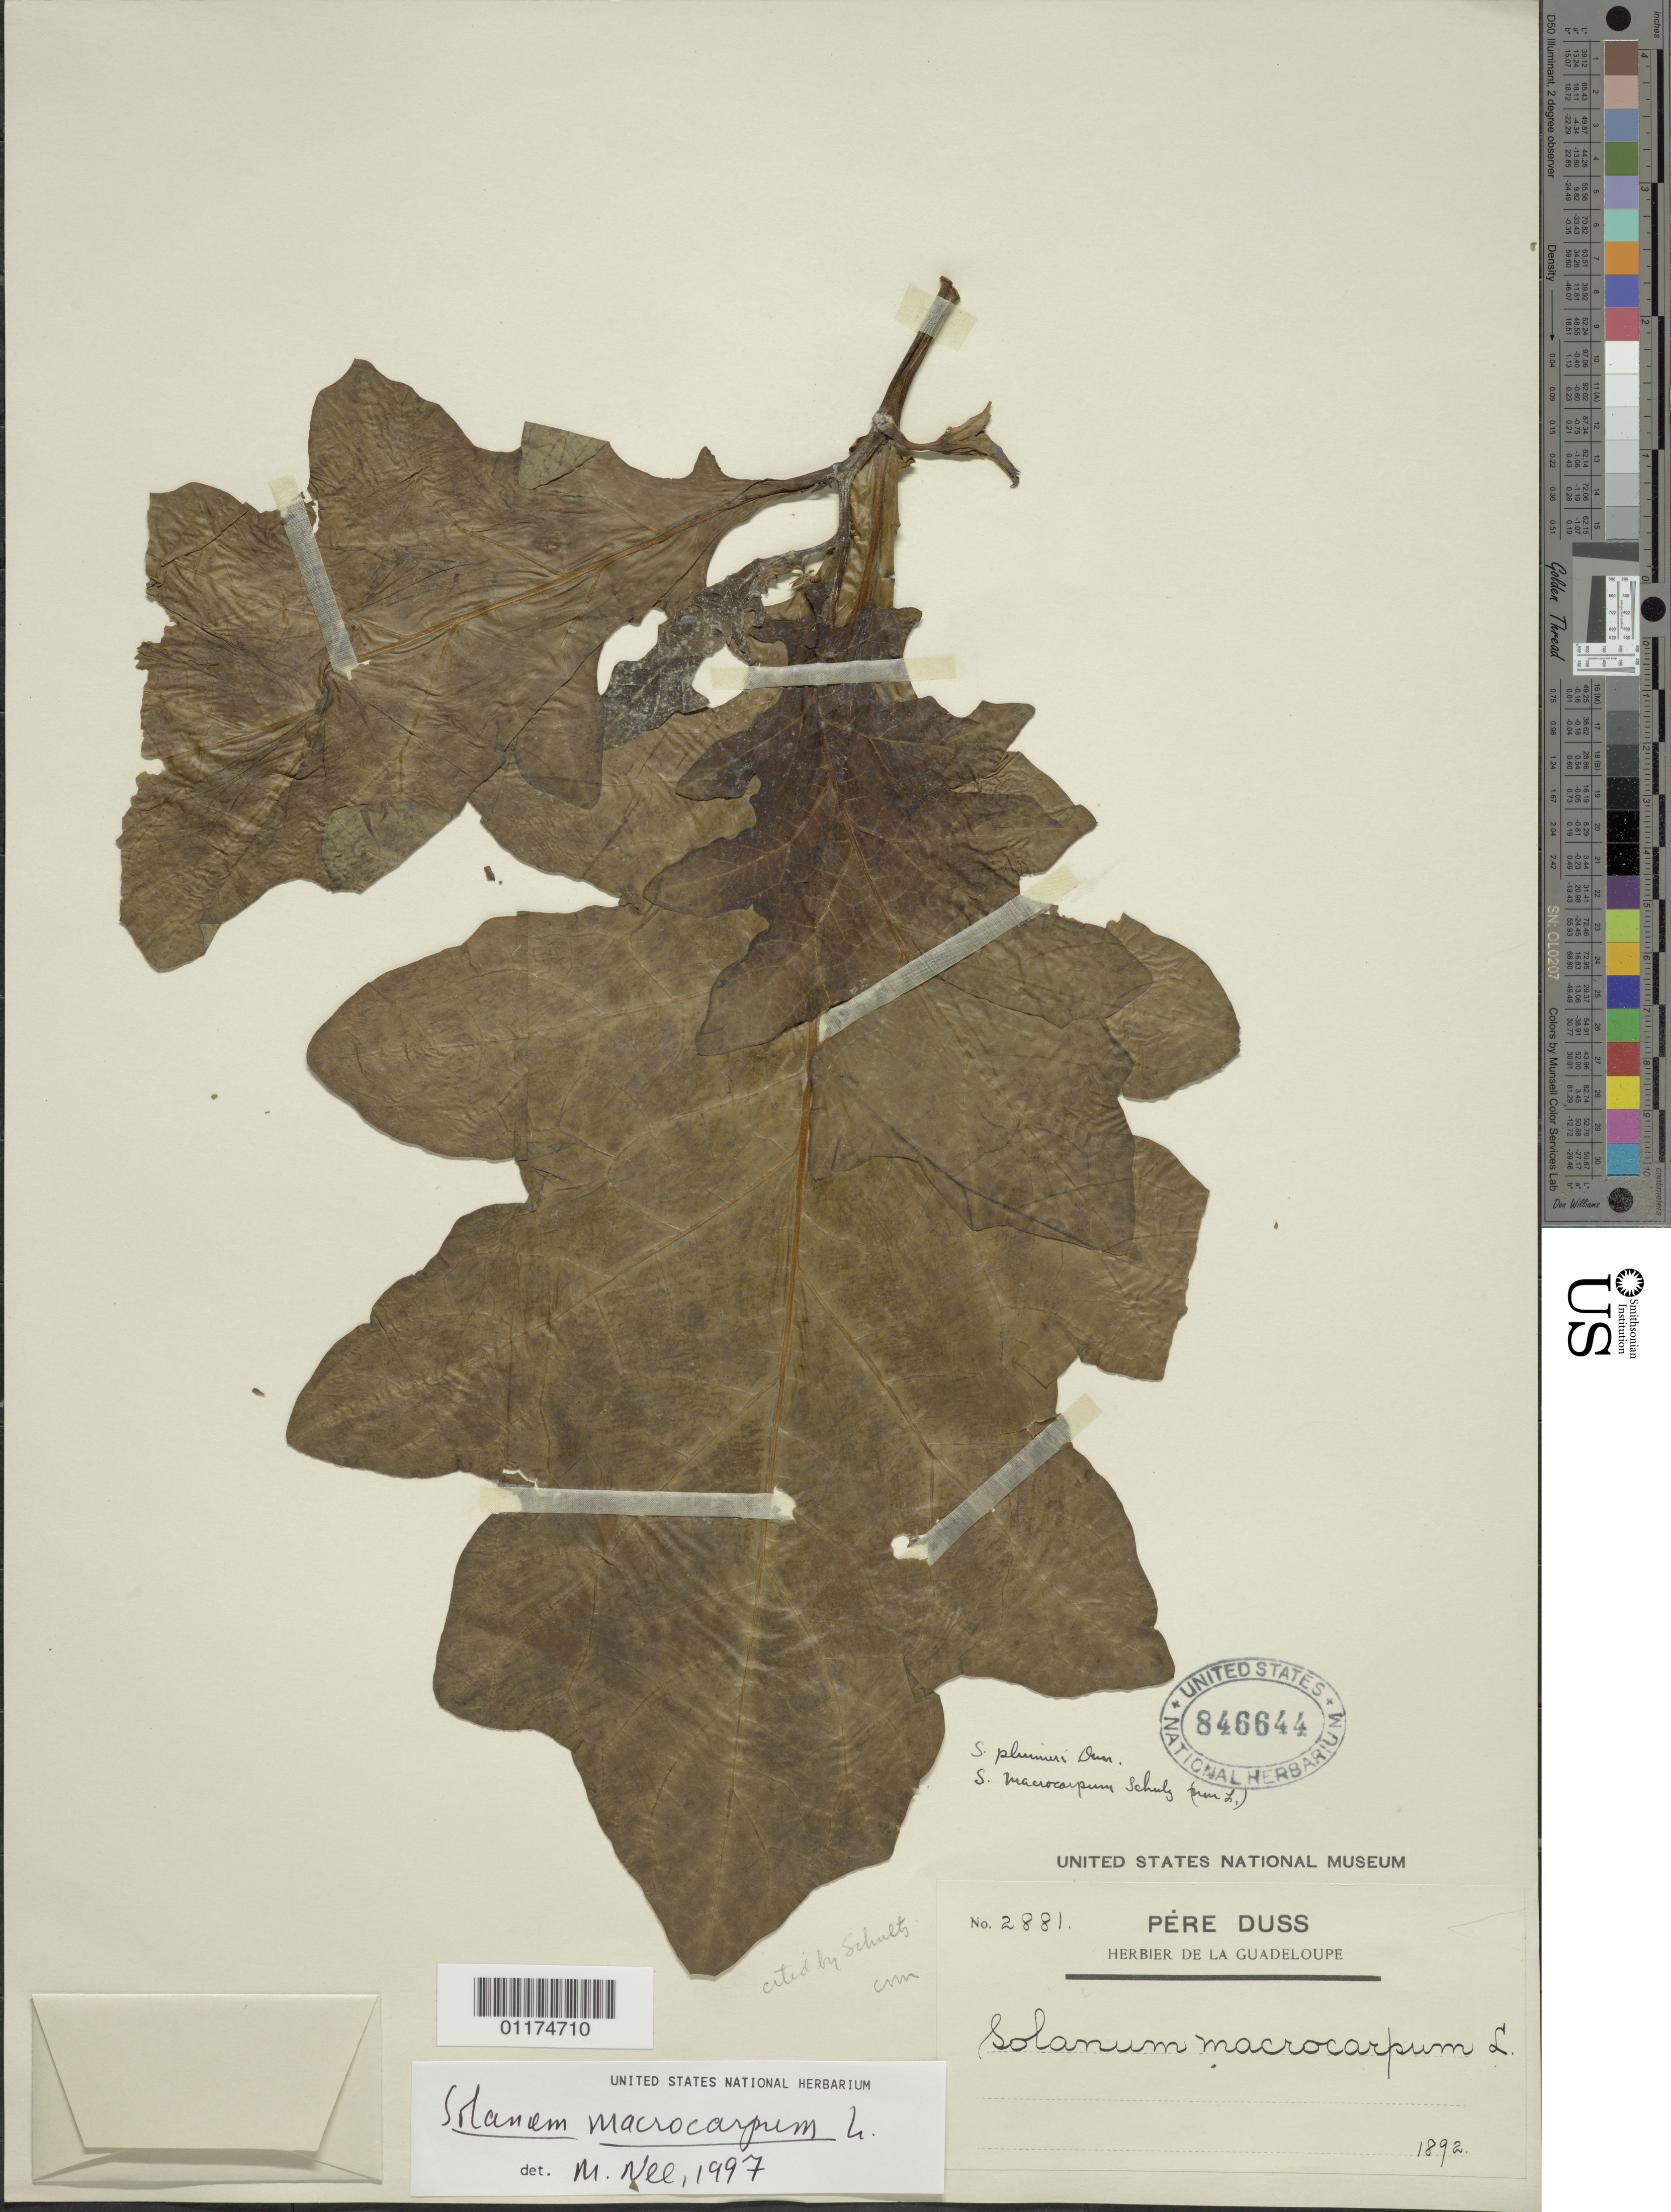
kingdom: Plantae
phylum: Tracheophyta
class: Magnoliopsida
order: Solanales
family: Solanaceae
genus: Solanum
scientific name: Solanum macrocarpon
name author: L.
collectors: Père Duss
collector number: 2881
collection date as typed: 1892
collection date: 1892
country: Guadeloupe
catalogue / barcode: US 846644